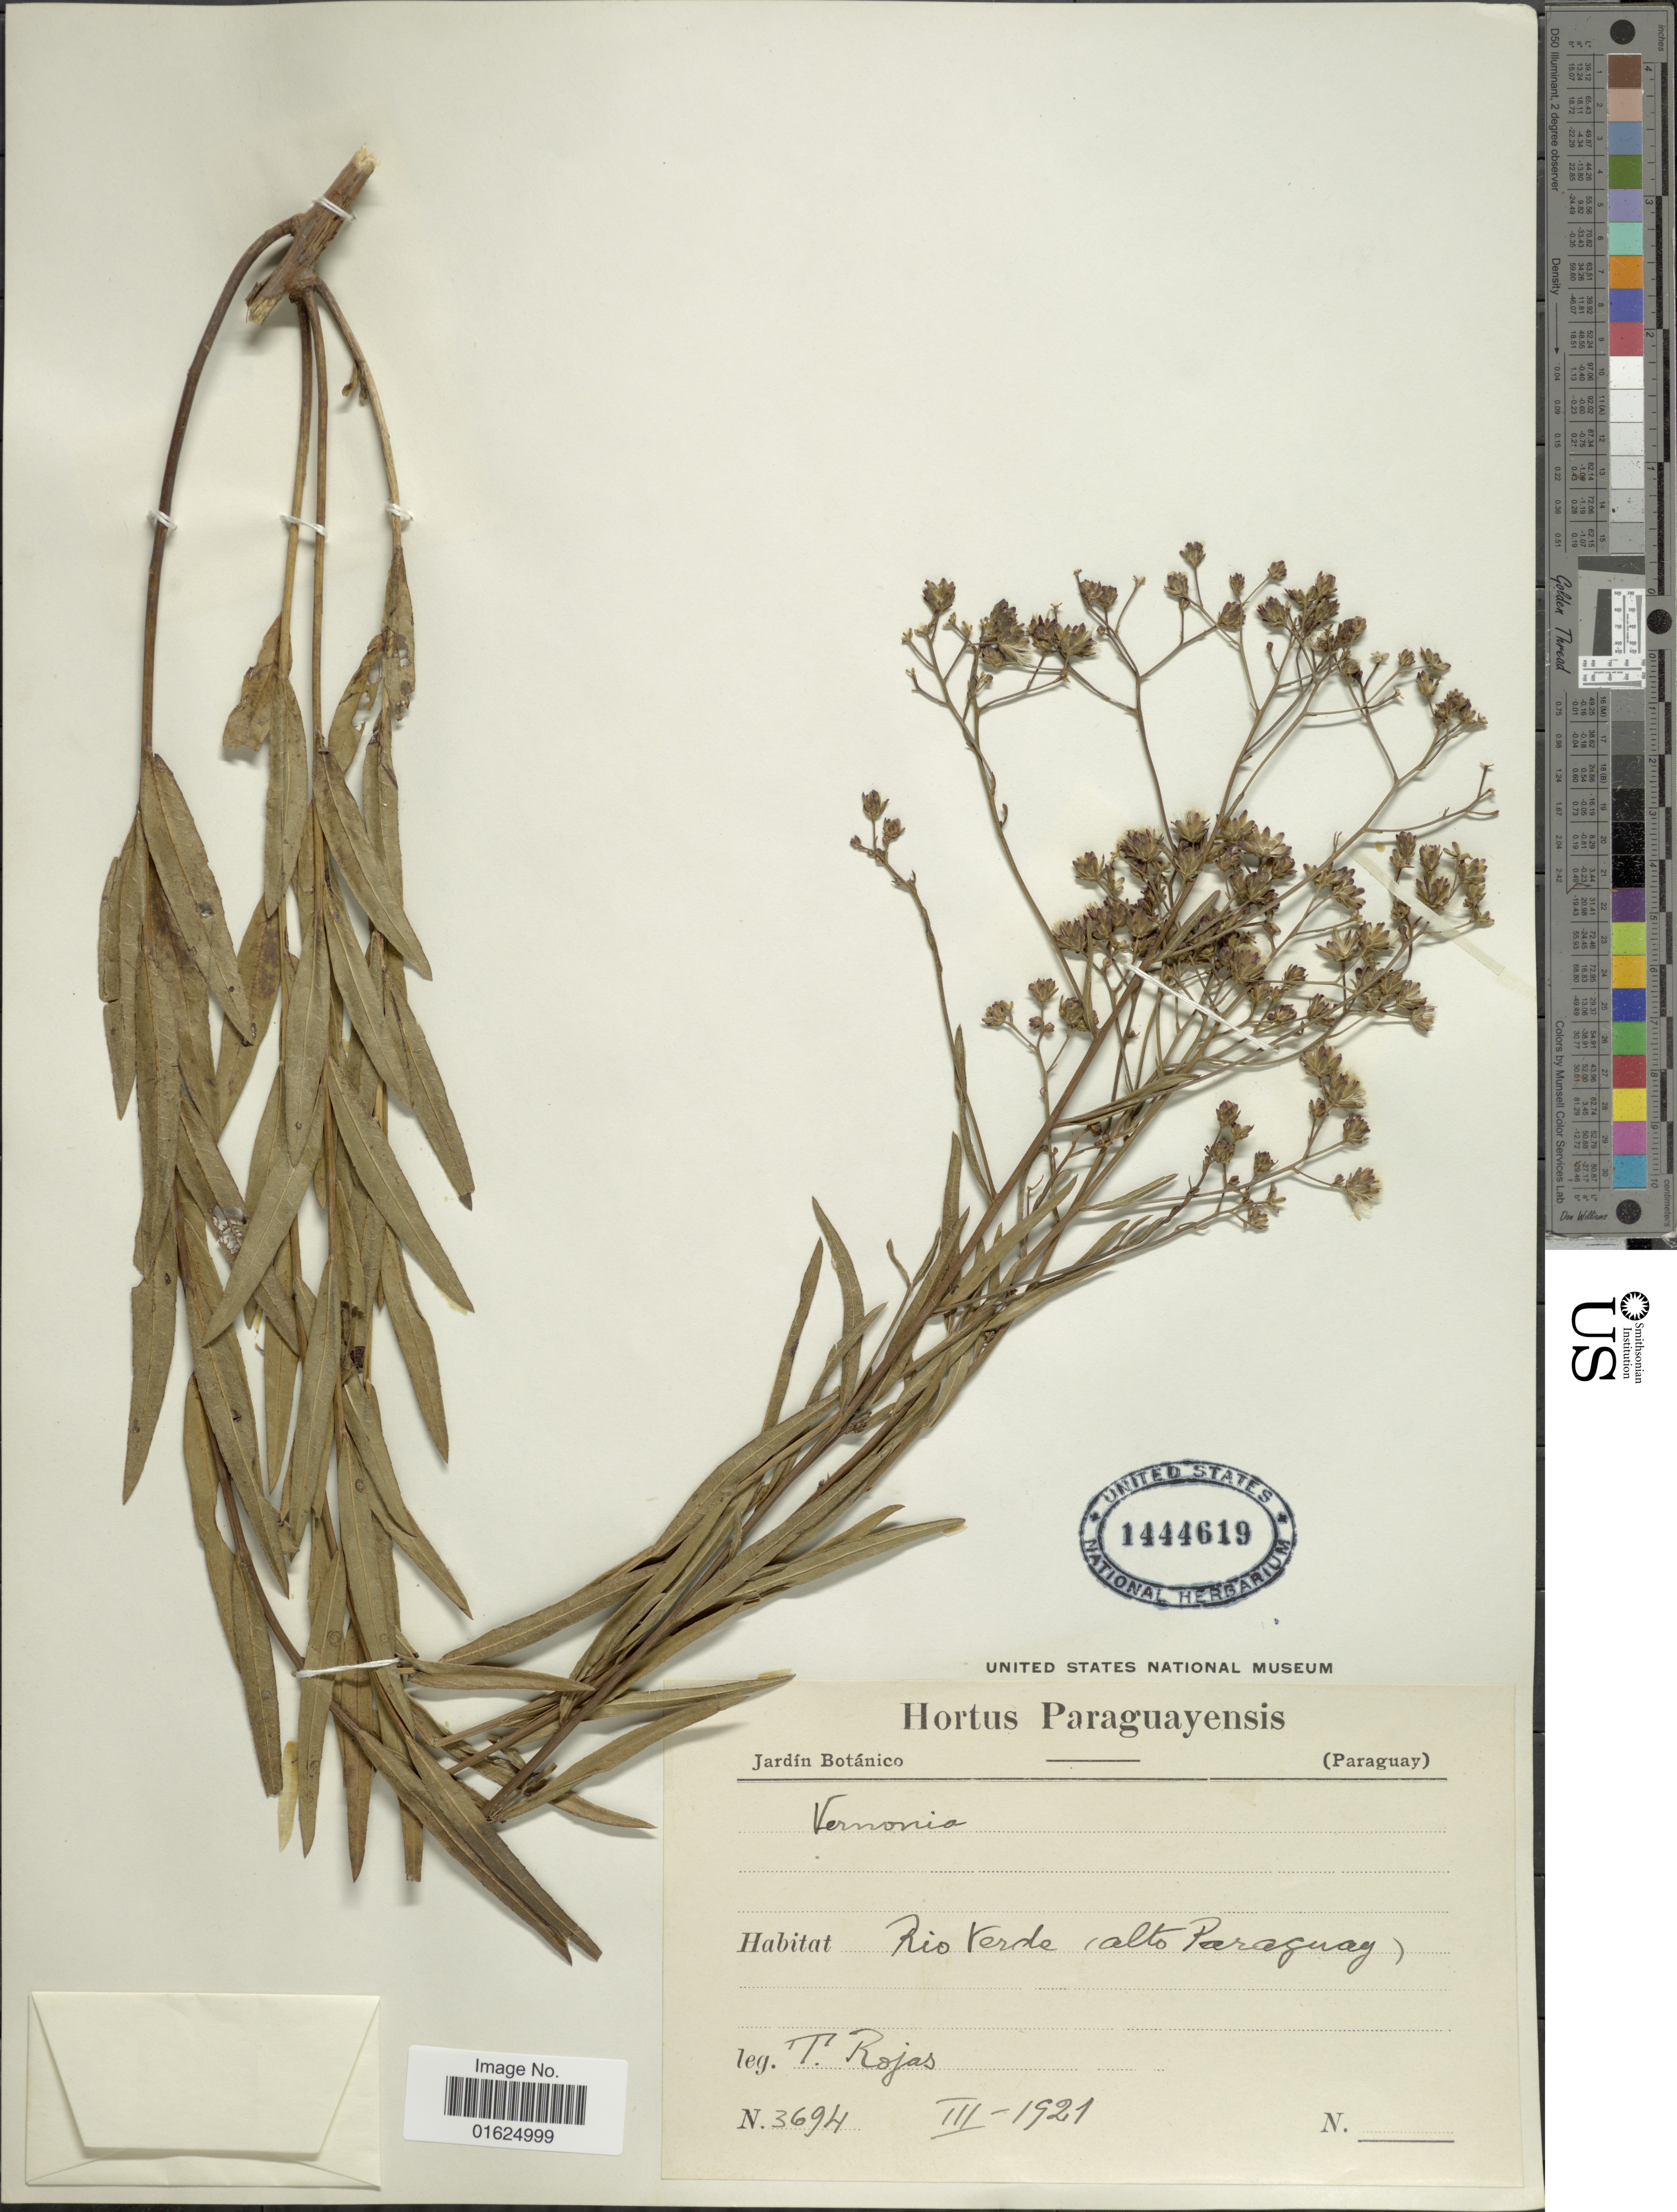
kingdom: Plantae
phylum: Tracheophyta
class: Magnoliopsida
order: Asterales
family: Asteraceae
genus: Vernonanthura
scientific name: Vernonanthura lucida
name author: (Less.) H. Rob.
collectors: T. Rojas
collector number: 3694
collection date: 1921-03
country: Paraguay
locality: Rio Verde (Alto Paraguay)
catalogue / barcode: US 1444619